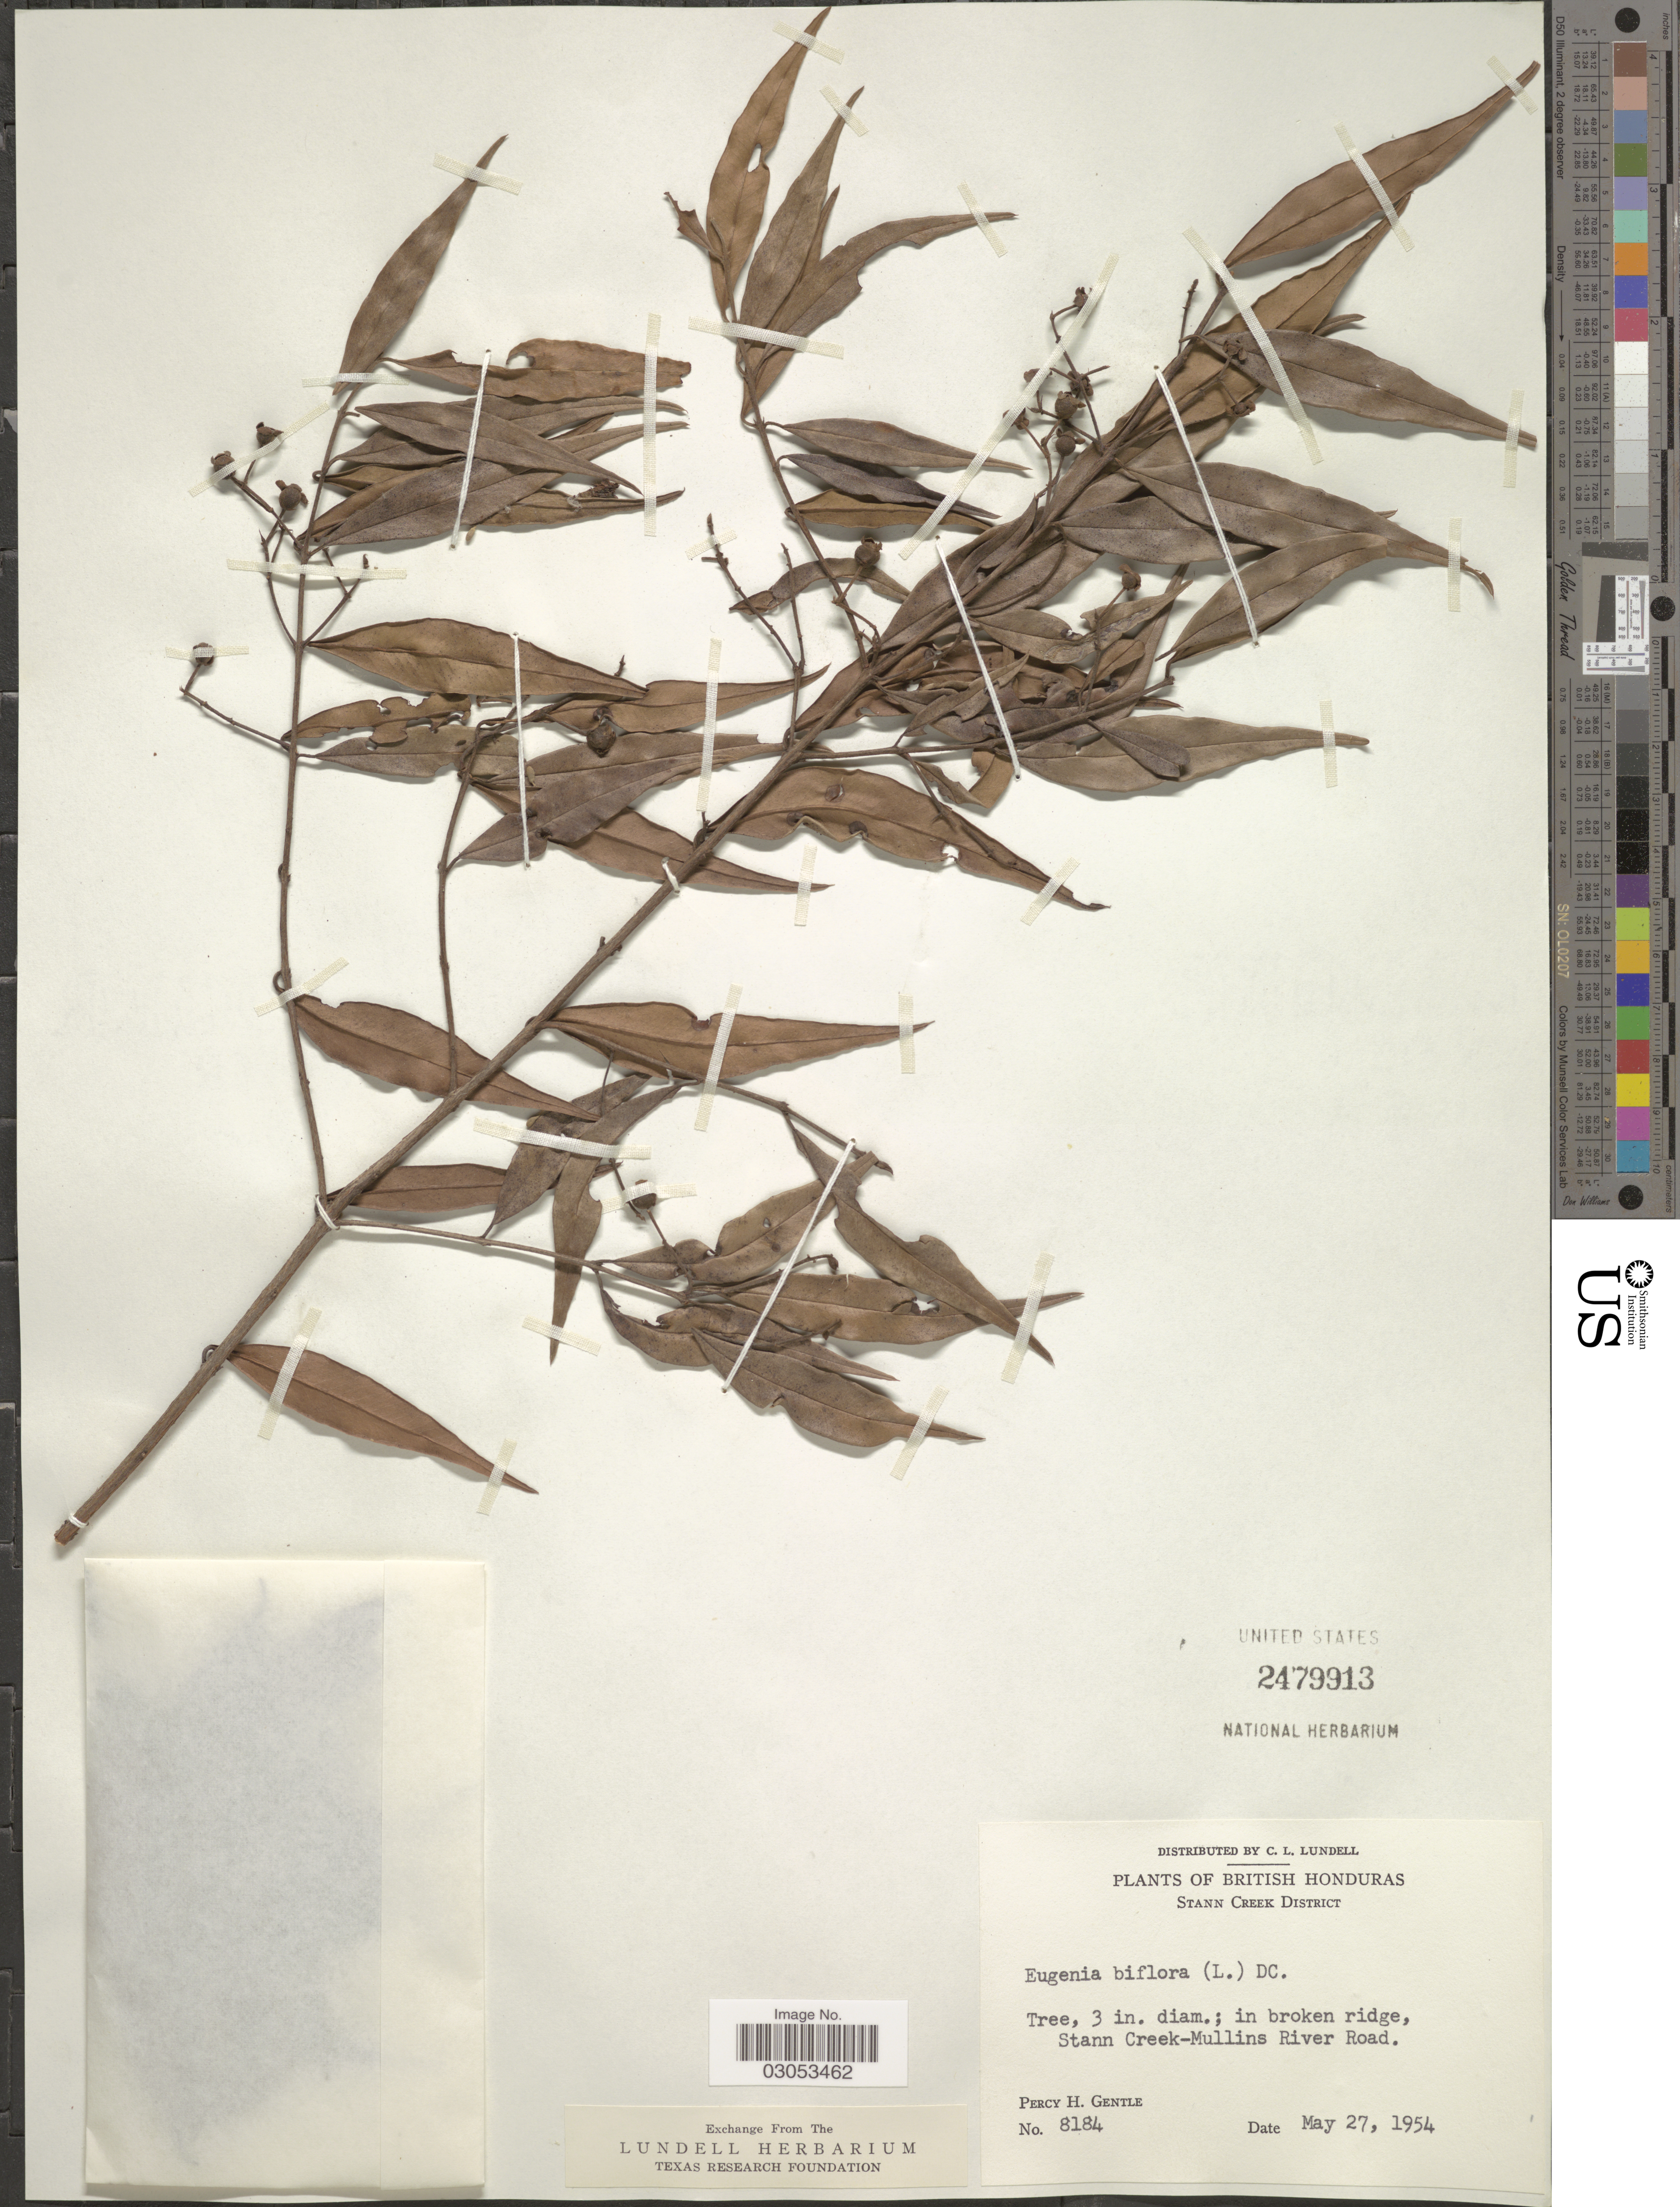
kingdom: Plantae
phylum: Tracheophyta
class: Magnoliopsida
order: Myrtales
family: Myrtaceae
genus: Eugenia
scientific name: Eugenia biflora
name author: (L.) DC.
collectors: P. H. Gentle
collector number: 8184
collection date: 1954-05-27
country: Belize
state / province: Stann Creek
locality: British Honduras. Stann Creek District. In broken ridge, Stann Creek-Mullins River Road.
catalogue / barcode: US 2479913